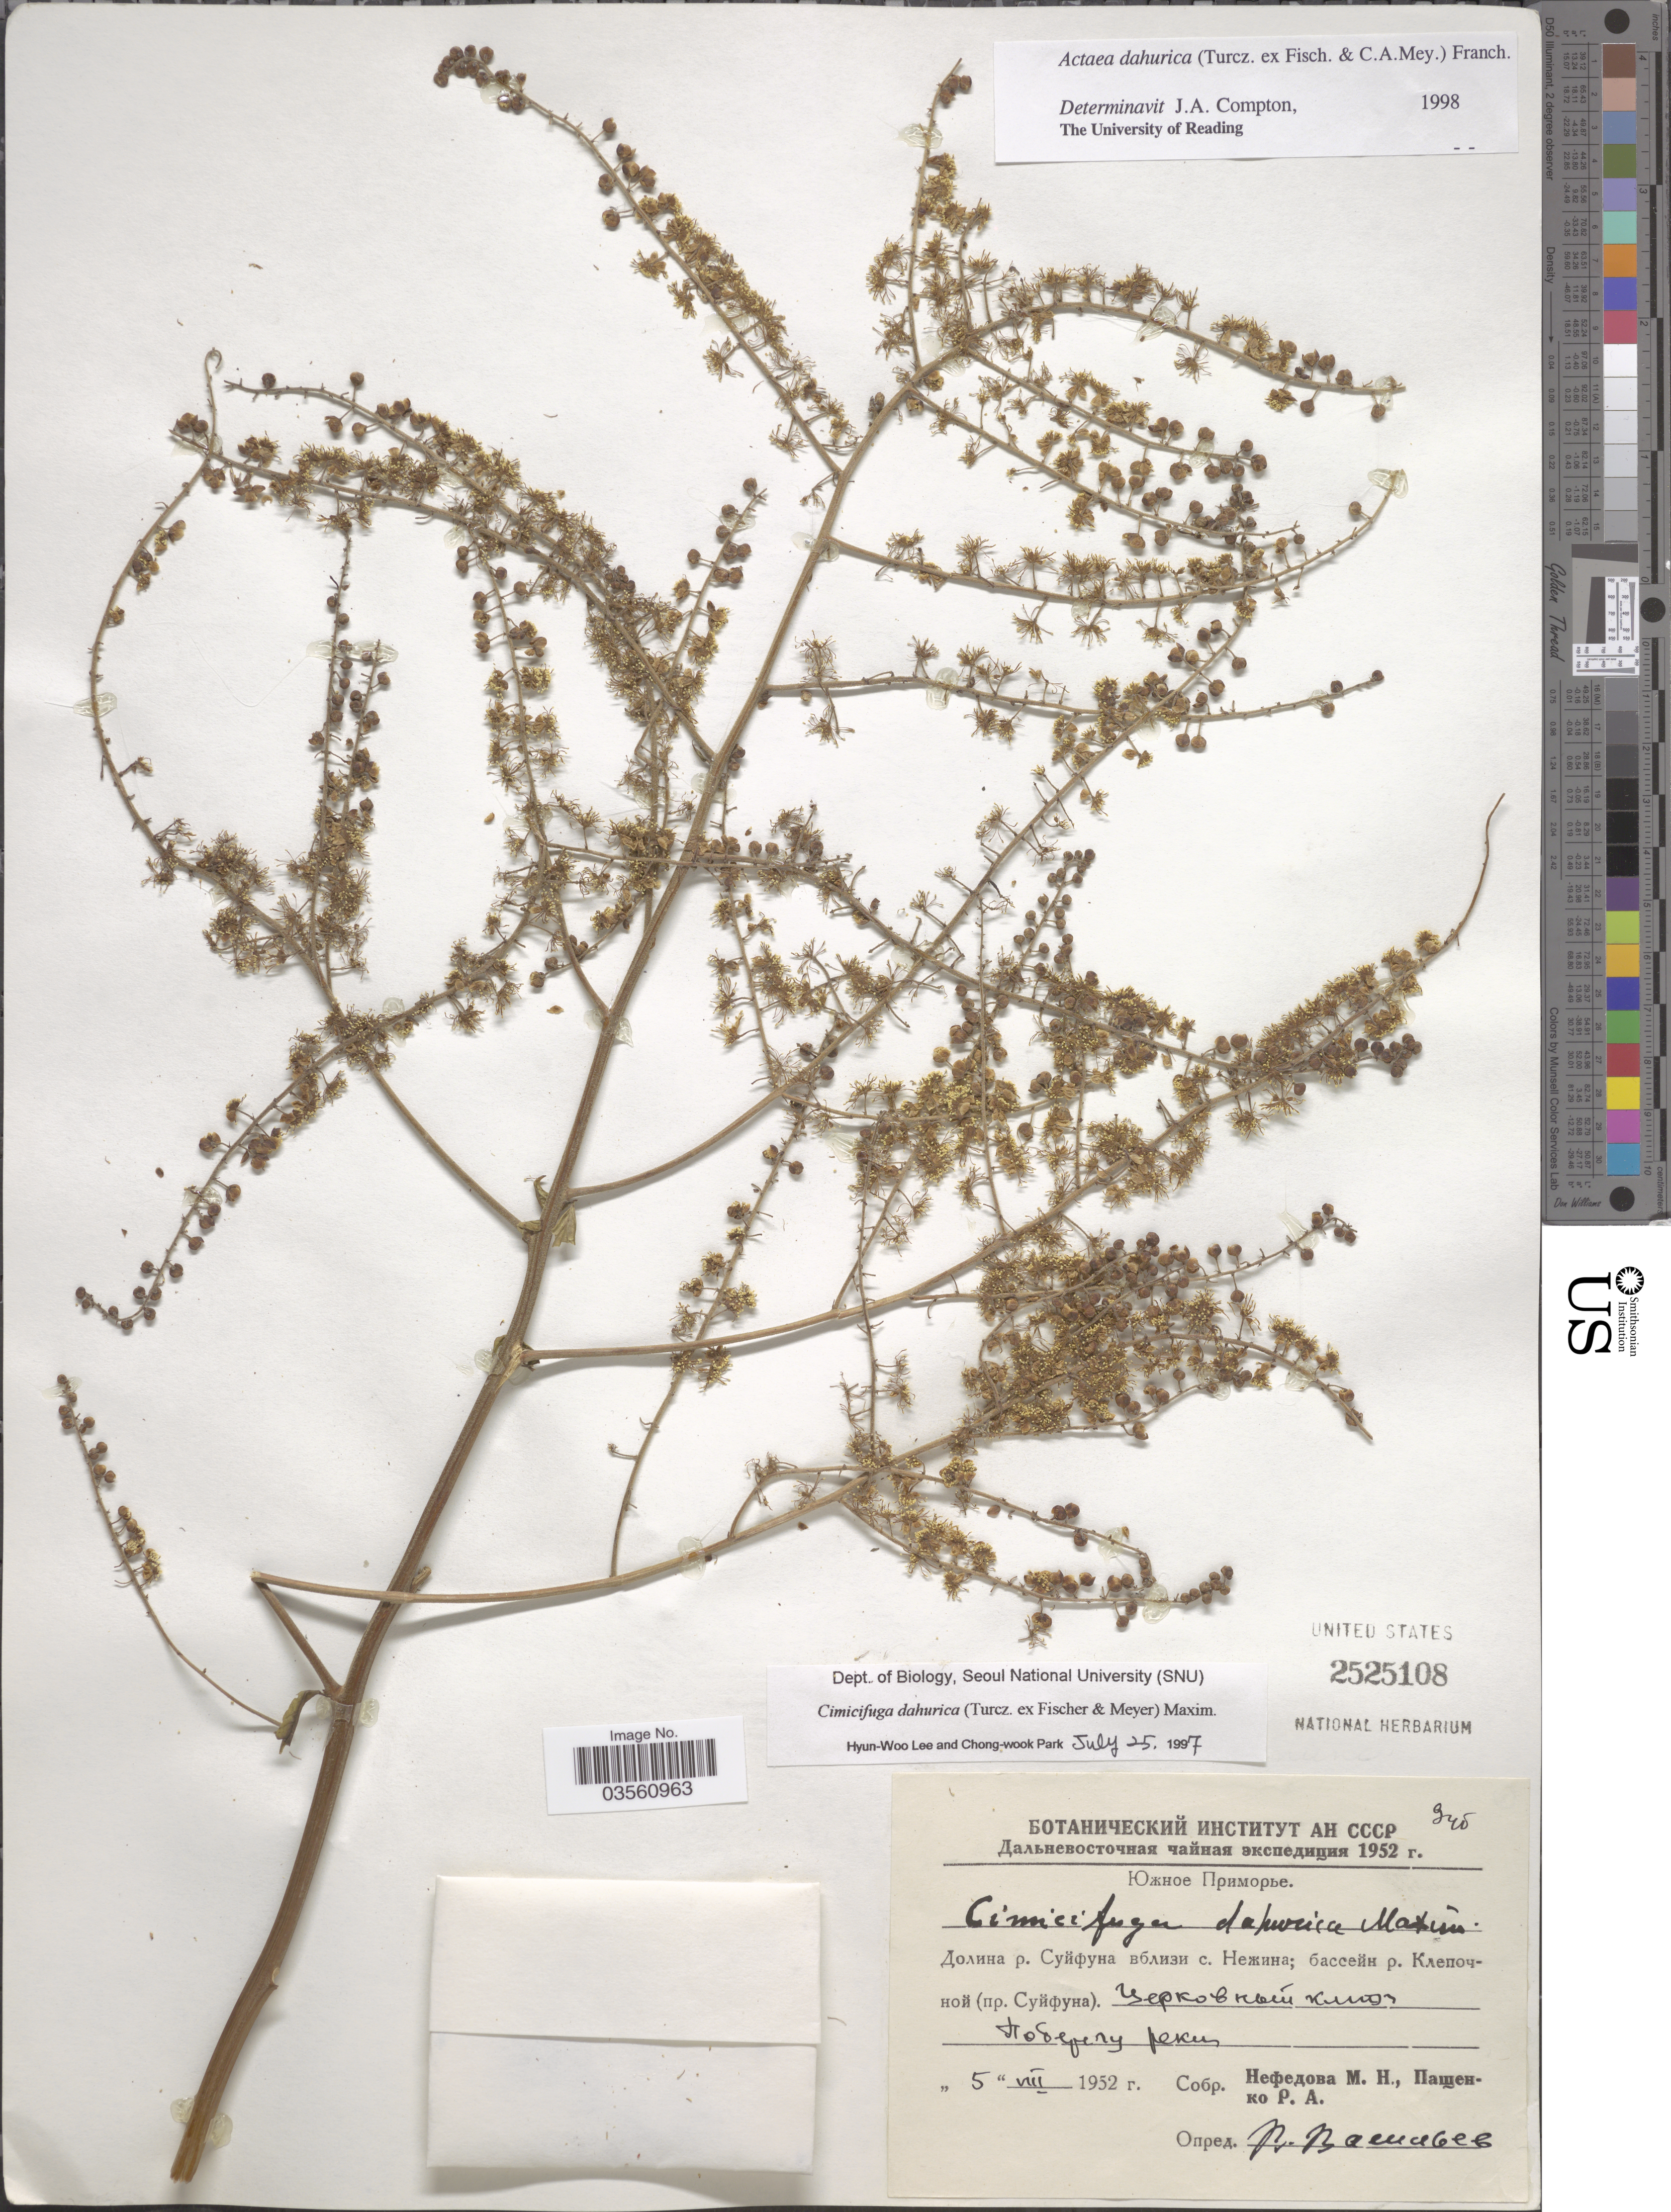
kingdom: Plantae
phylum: Tracheophyta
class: Magnoliopsida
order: Ranunculales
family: Ranunculaceae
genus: Actaea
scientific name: Actaea dahurica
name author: (Turcz. ex Fisch. & C.A. Mey.) Franch.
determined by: Compton, J. A.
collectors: M. Nefedova & P. Pashchenko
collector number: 340*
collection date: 1952-08-05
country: Russian Federation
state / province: Primorsky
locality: Basin of river Klepochnaya, valley of river Saifun near village Nezhino.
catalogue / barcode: US 2525108